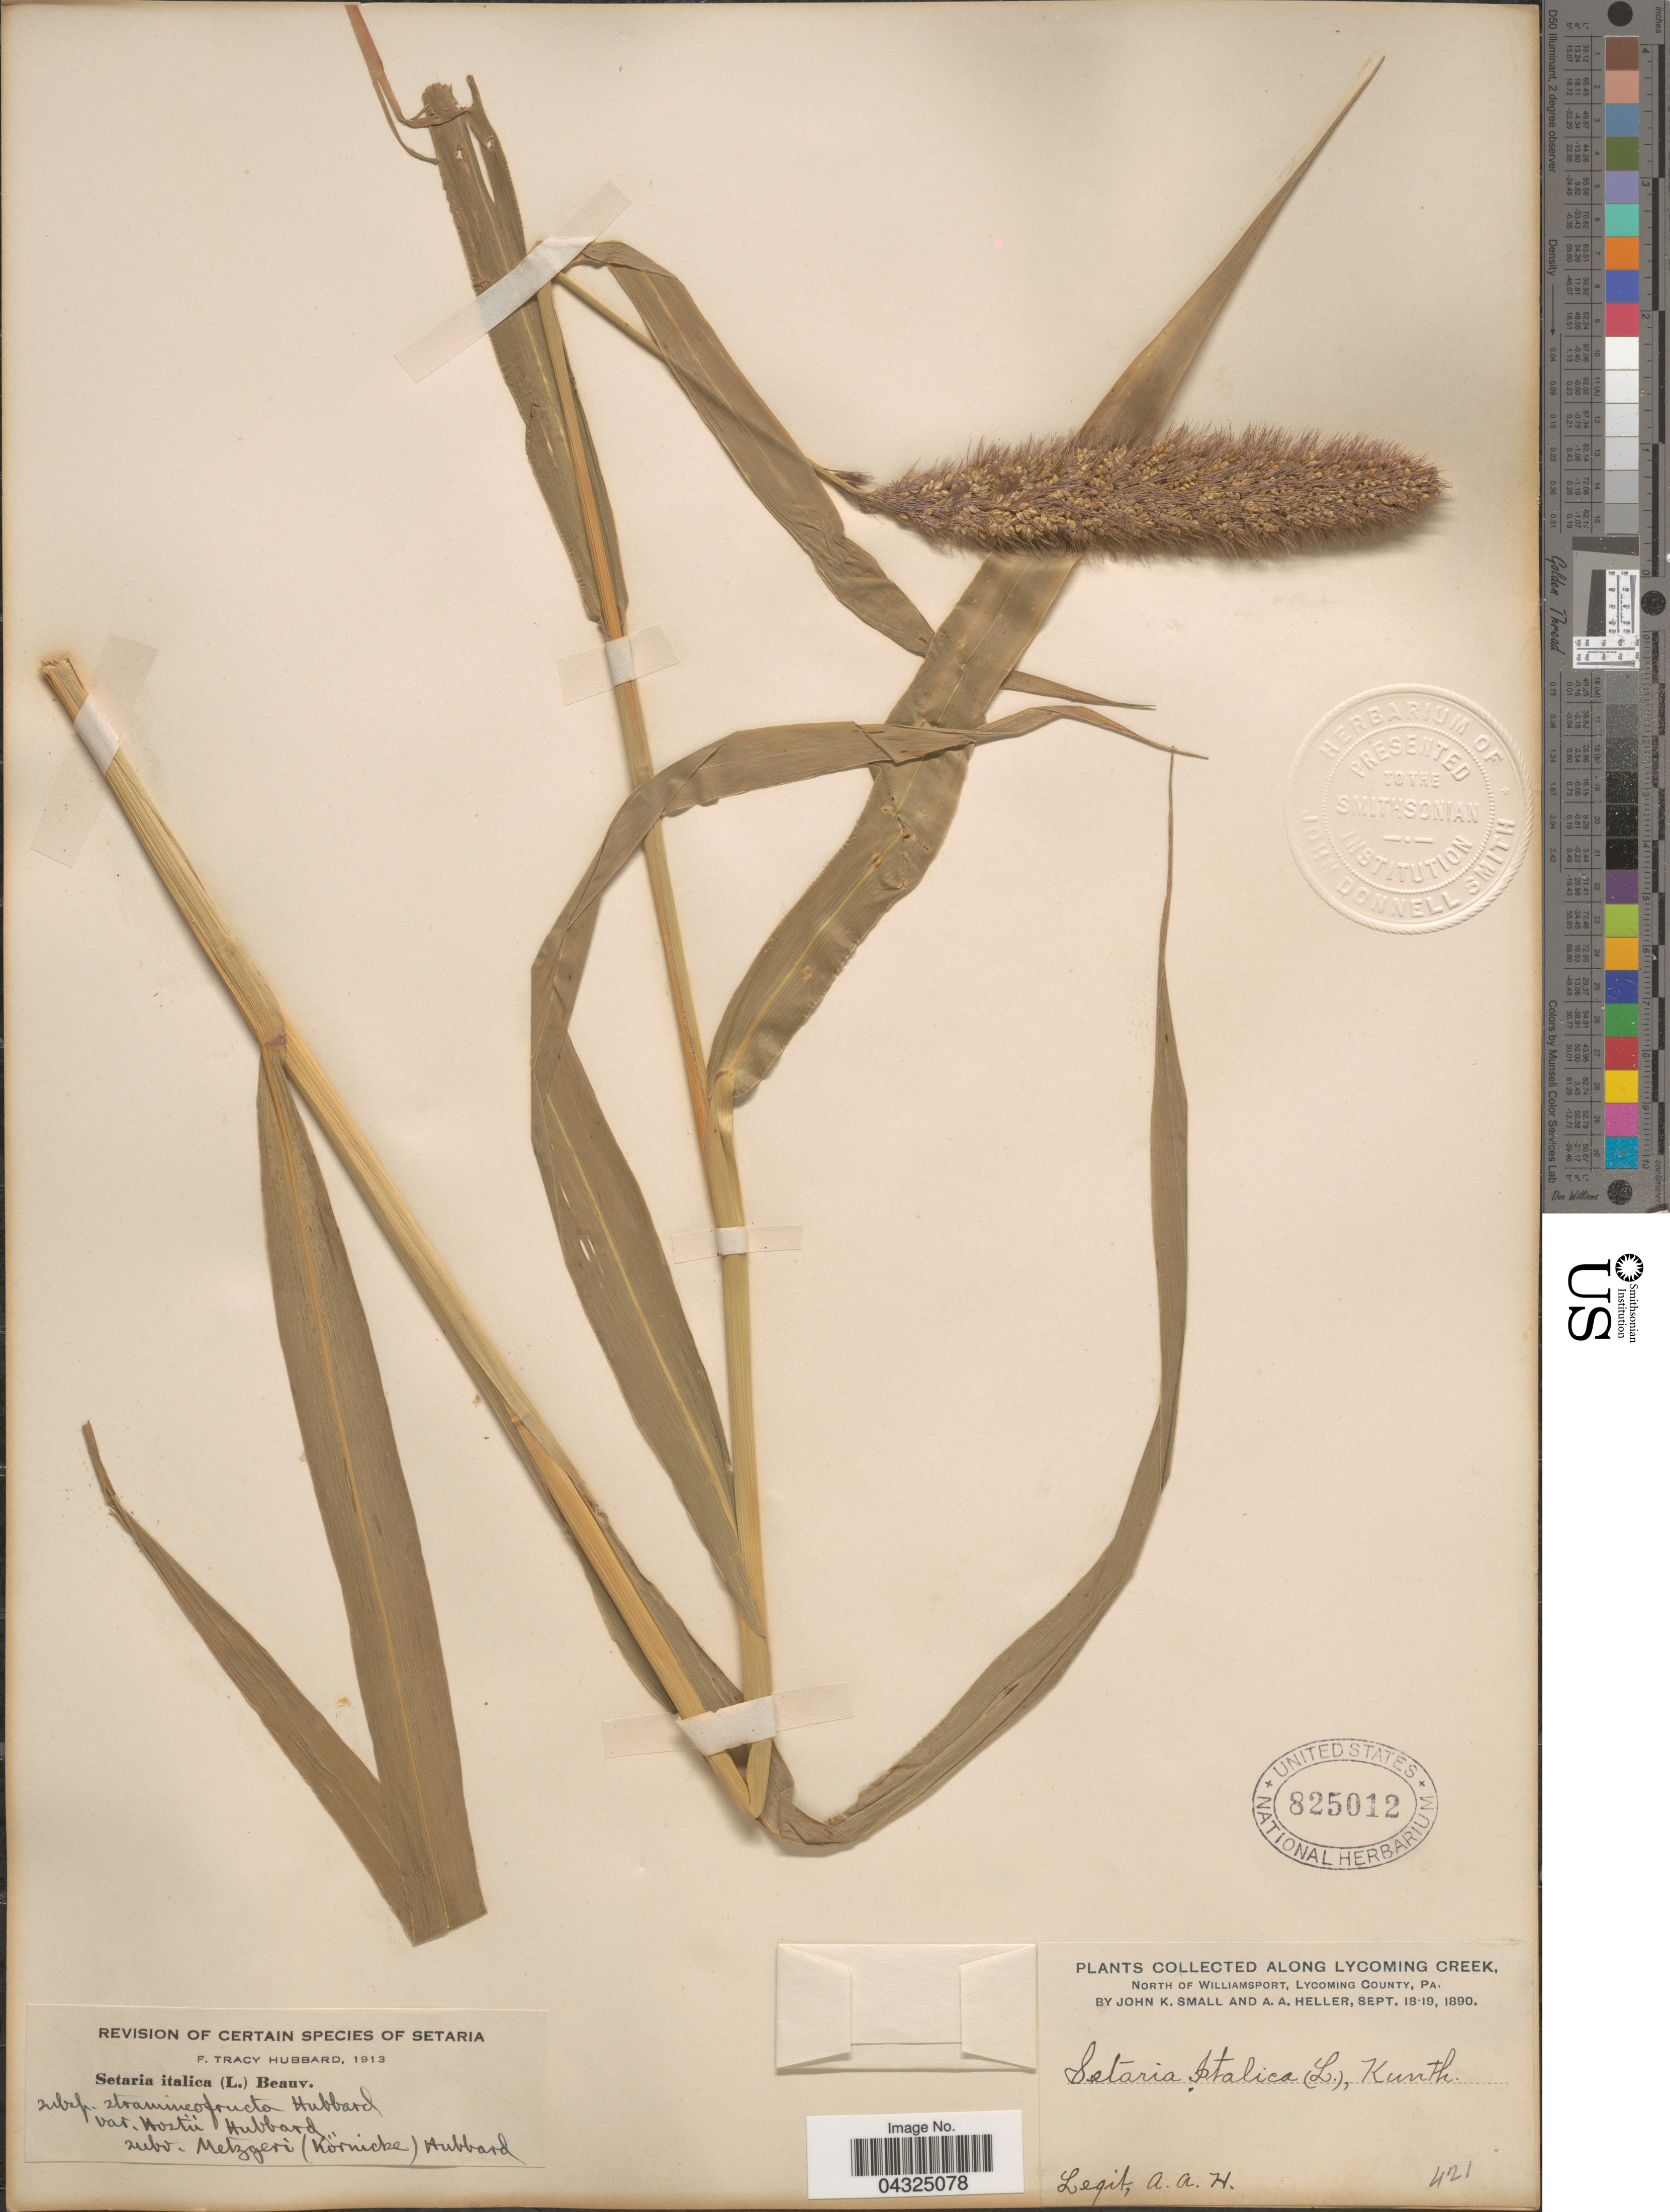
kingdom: Plantae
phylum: Tracheophyta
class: Liliopsida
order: Poales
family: Poaceae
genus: Setaria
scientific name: Setaria italica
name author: (L.) P. Beauv.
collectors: A. A. Heller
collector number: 421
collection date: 1890-09-18/1890-09-19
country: United States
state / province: Pennsylvania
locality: Along Lycoming Creek, North of Williamsport, Lycoming County.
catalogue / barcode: US 825012